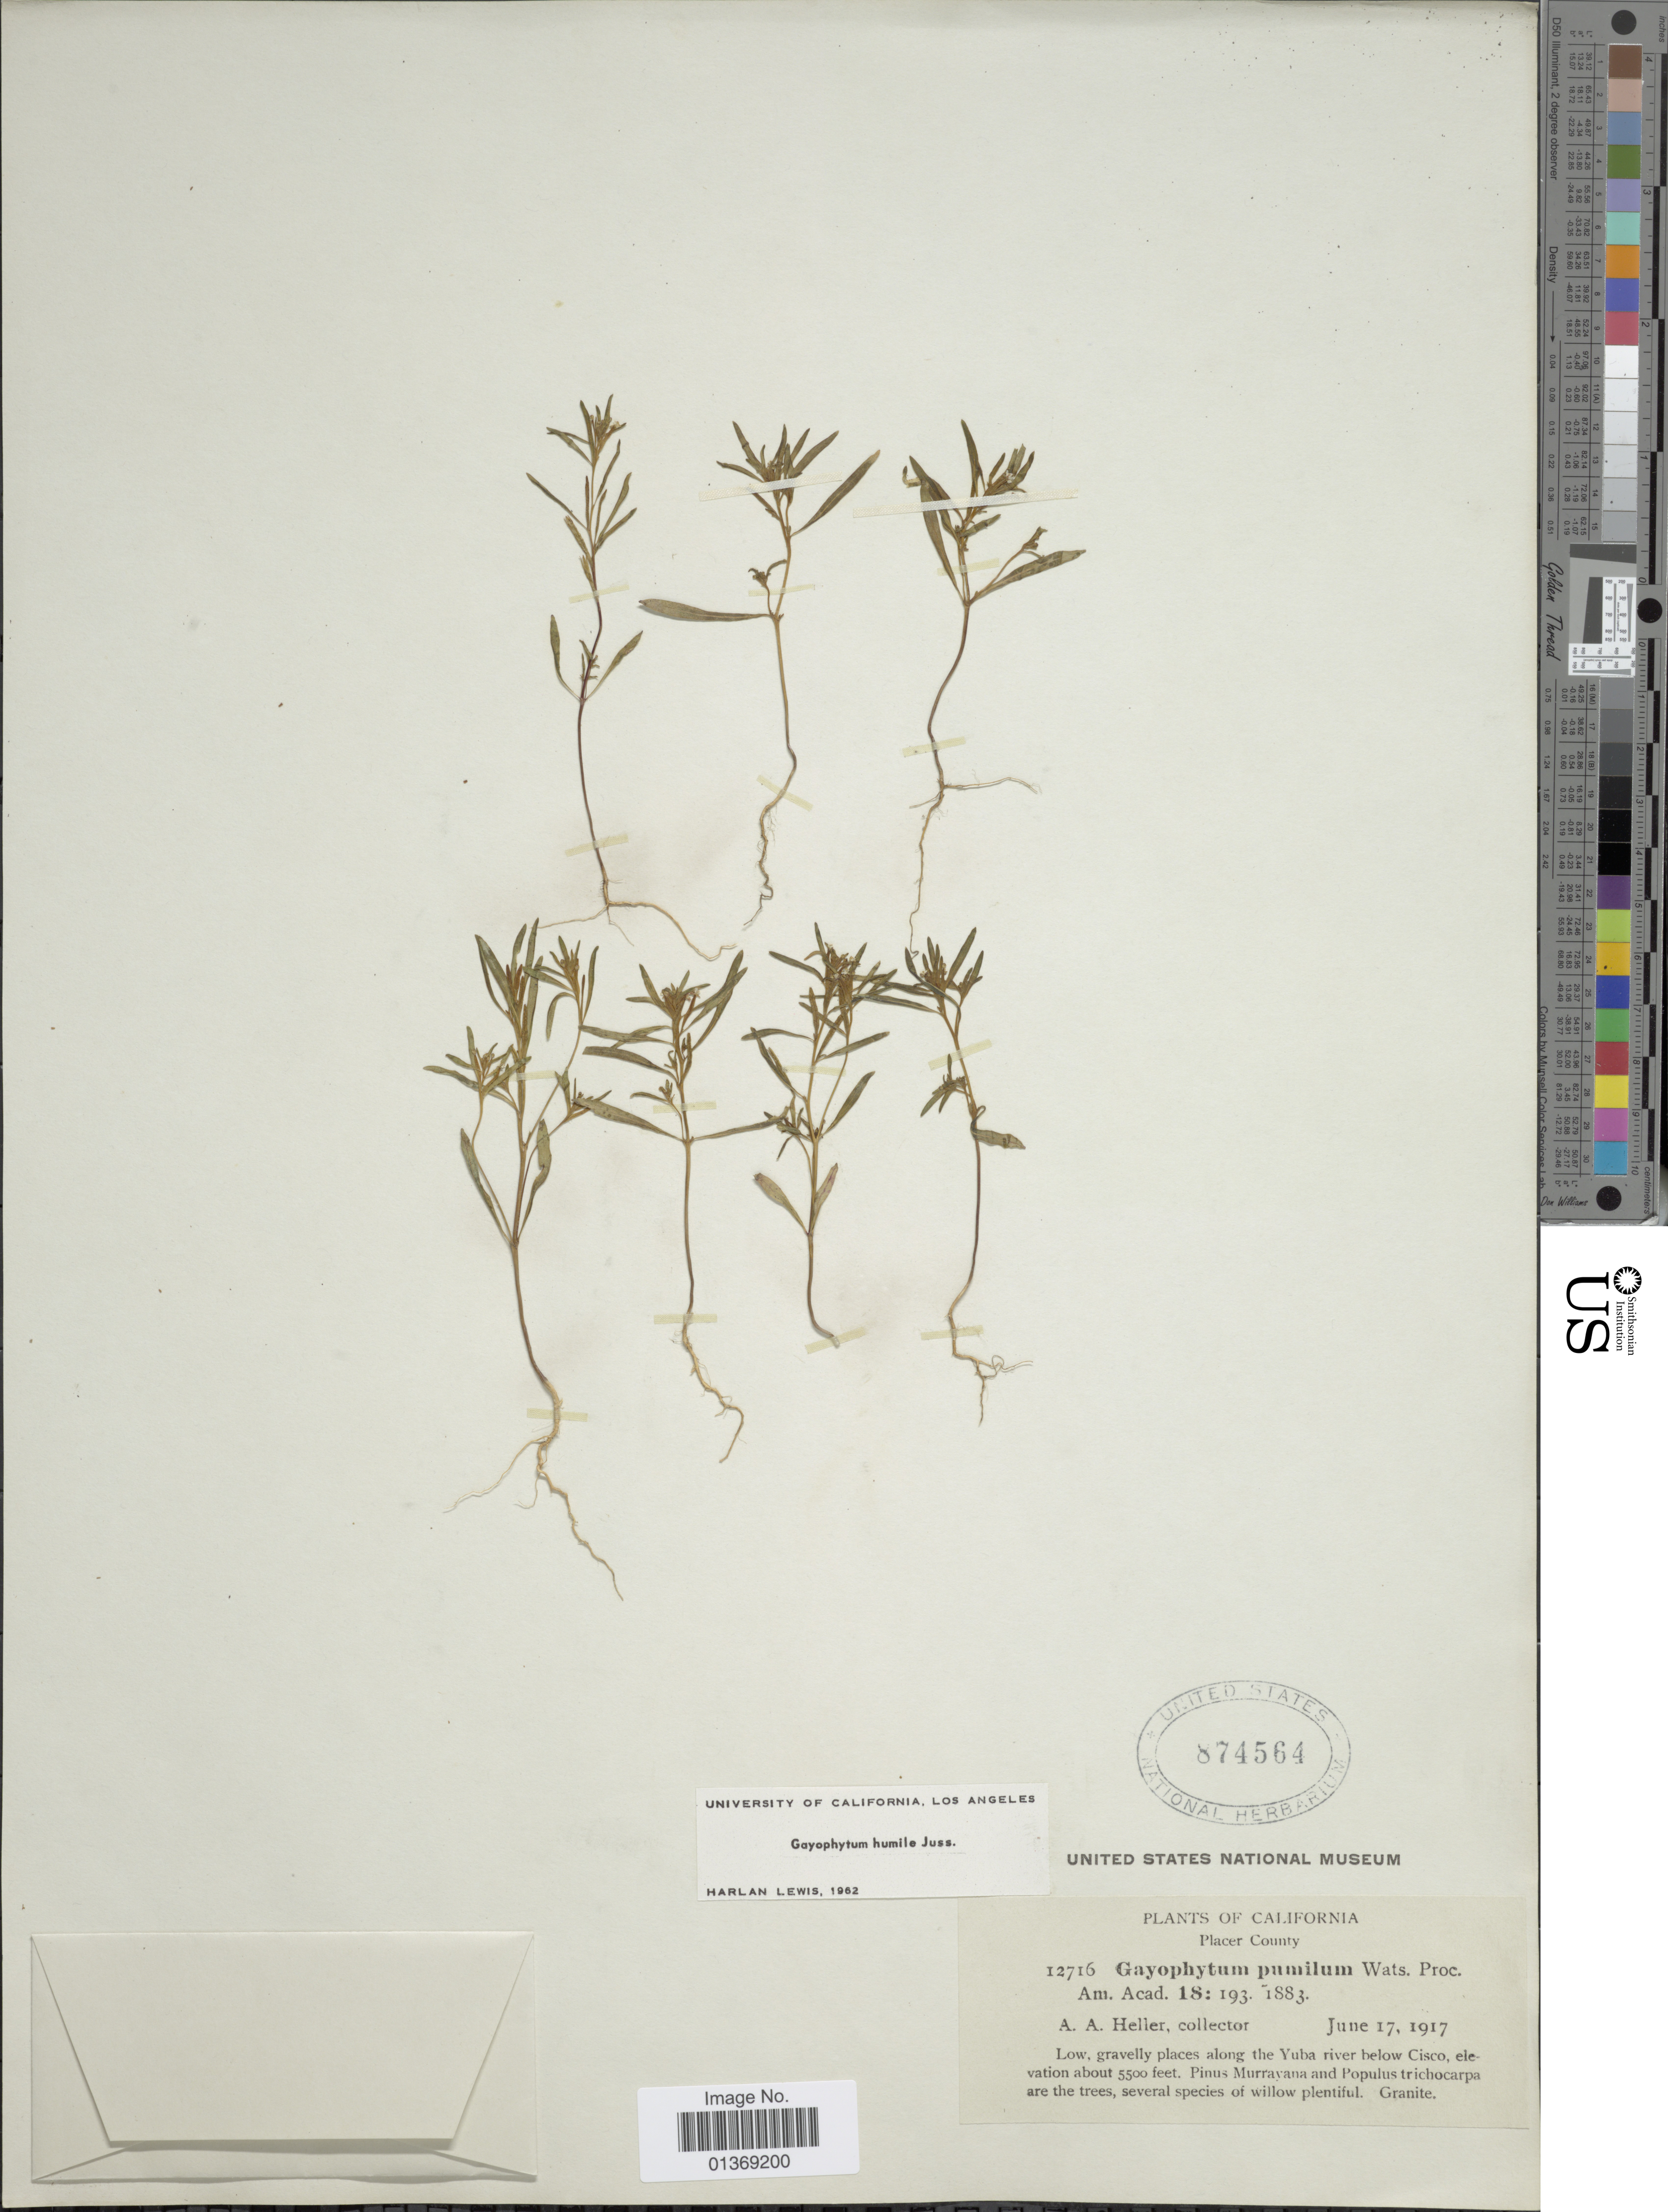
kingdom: Plantae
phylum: Tracheophyta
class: Magnoliopsida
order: Myrtales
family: Onagraceae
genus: Gayophytum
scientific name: Gayophytum humile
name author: A. Juss.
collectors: A. A. Heller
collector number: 12716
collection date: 1917-06-17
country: United States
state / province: California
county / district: Placer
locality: Placer County, Low, gravelly places along the yuba river below Cisco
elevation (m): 1676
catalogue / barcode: US 874564